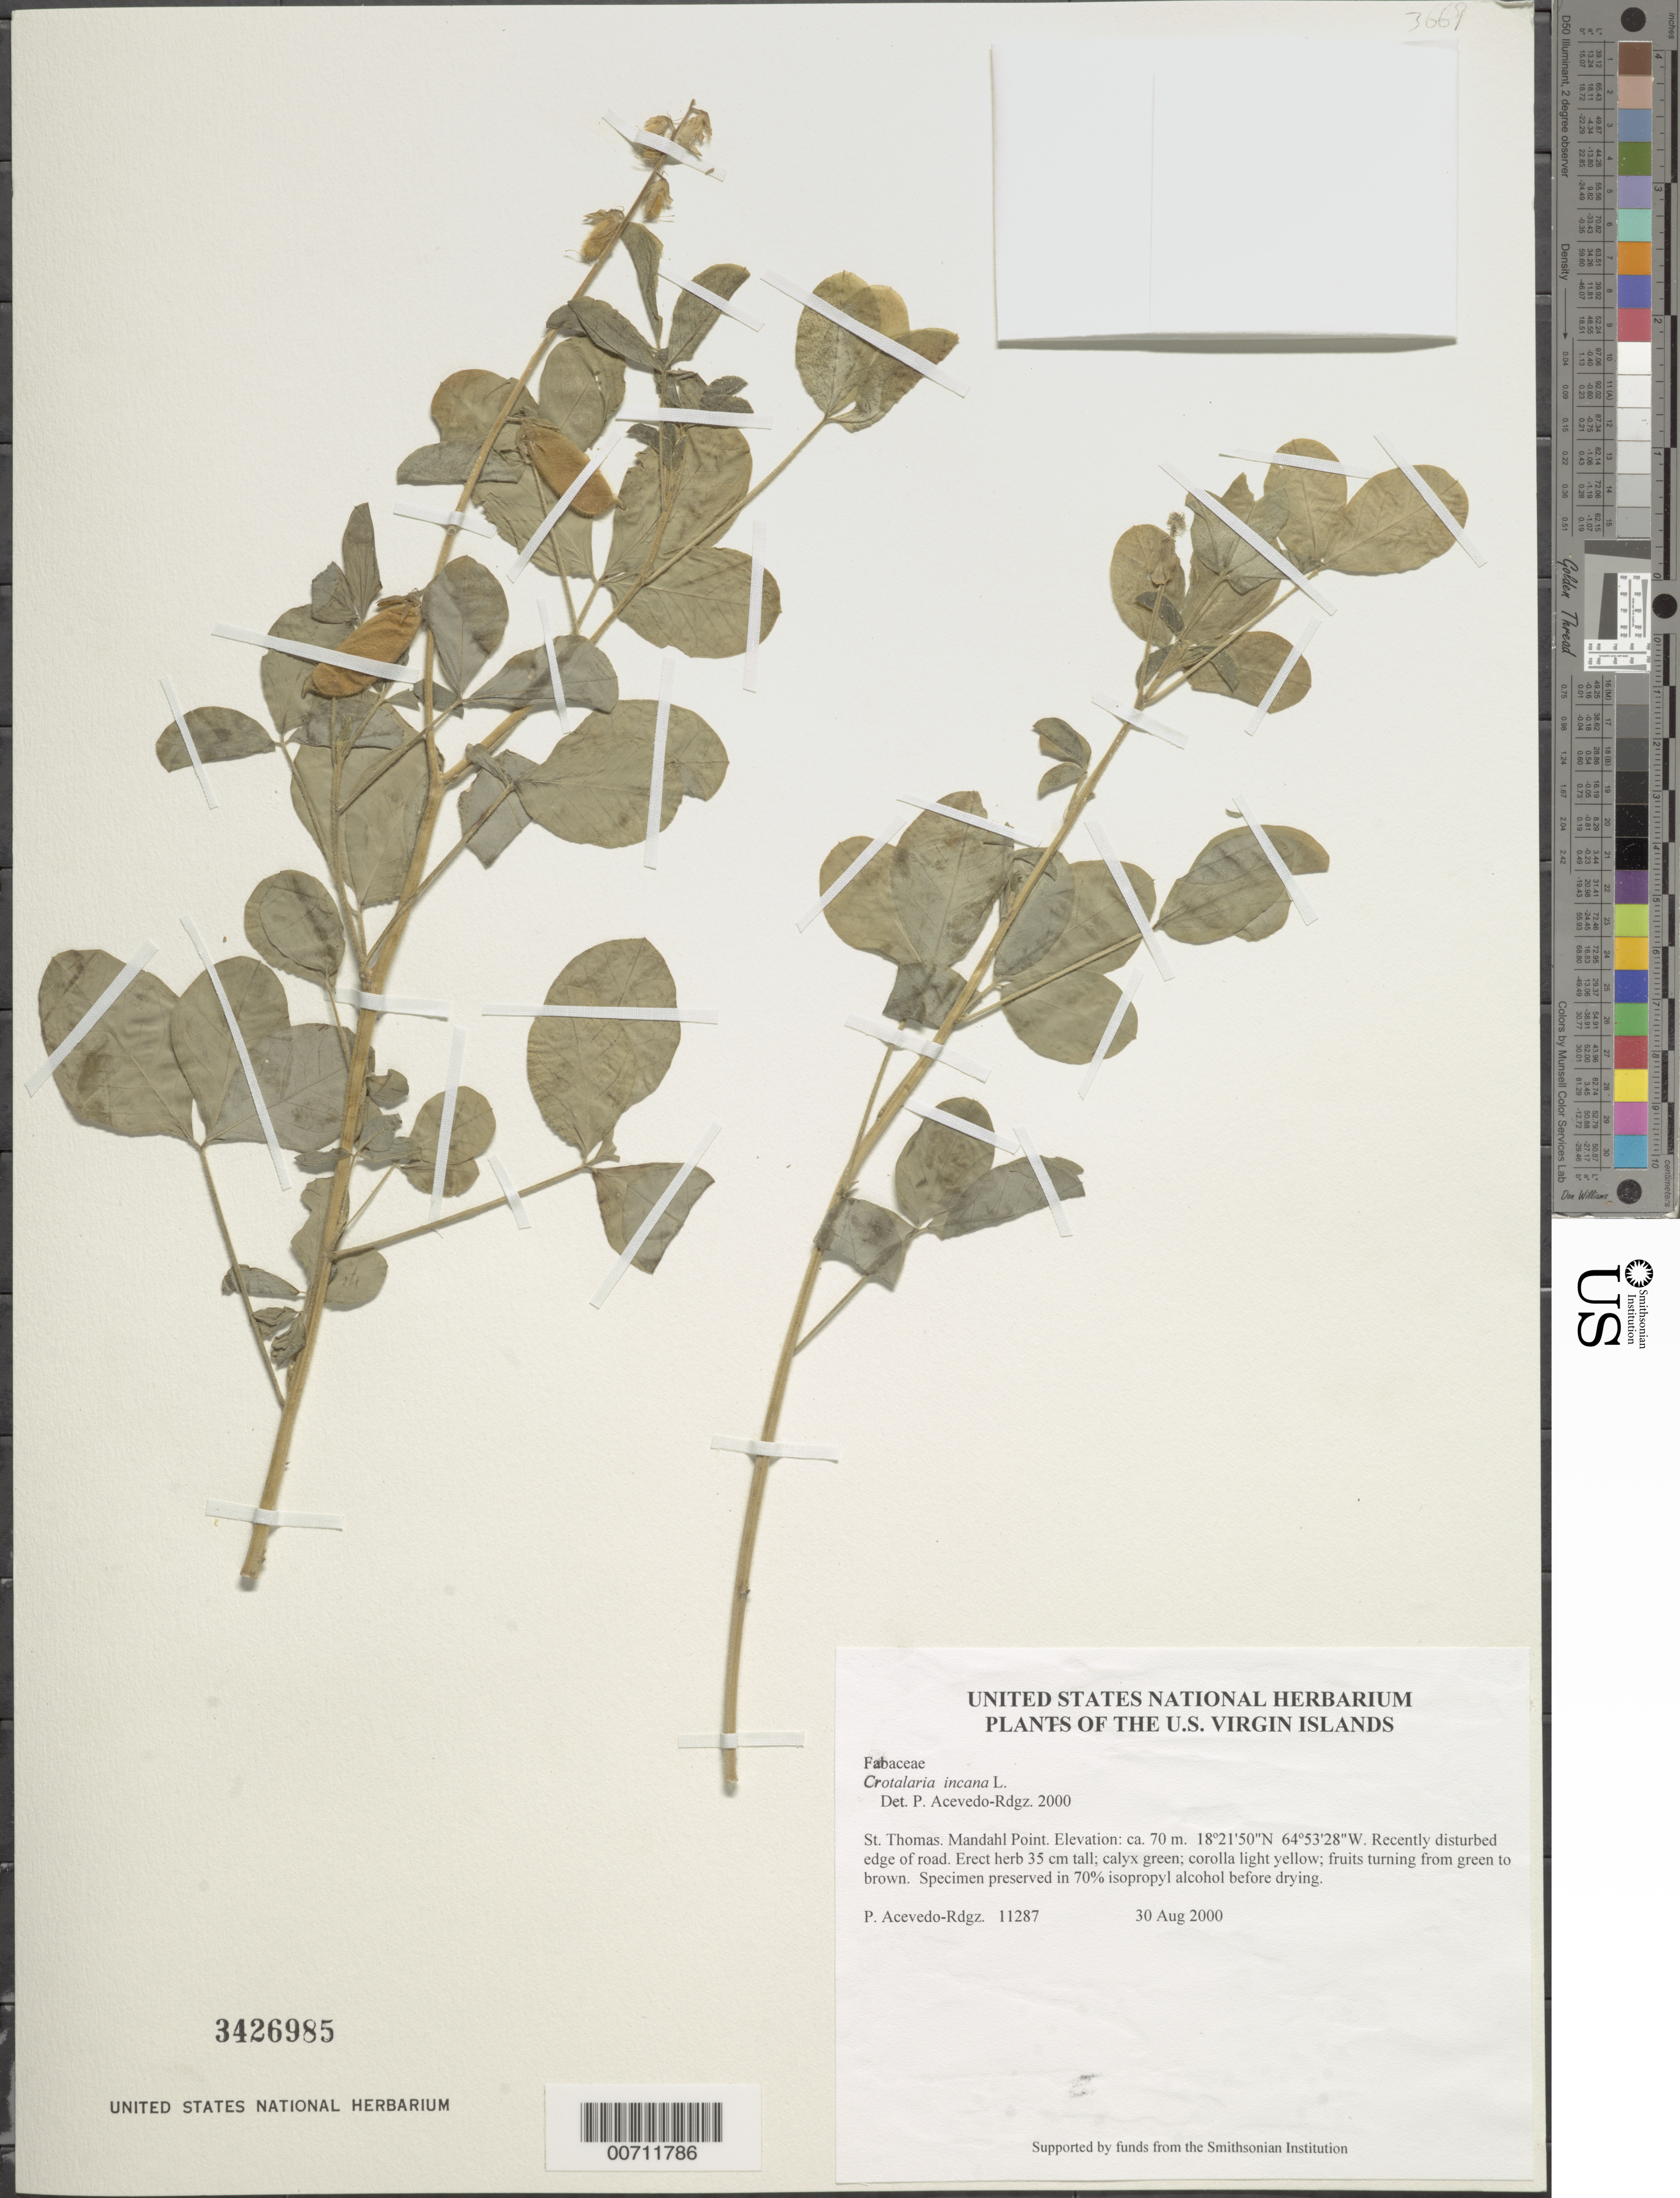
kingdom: Plantae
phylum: Tracheophyta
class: Magnoliopsida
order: Fabales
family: Fabaceae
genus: Crotalaria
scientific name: Crotalaria incana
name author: L.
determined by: Acevedo-Rodríguez, P., (BOT), Smithsonian Institution - National Museum of Natural History (UNITED STATES)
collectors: P. Acevedo-Rodr.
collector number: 11287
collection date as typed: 30 Aug 2000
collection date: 2000-08-30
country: U.S. Virgin Islands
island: St. Thomas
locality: Mandahl Point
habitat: Recently disturbed edge of road.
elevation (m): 70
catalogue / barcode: US 3426985